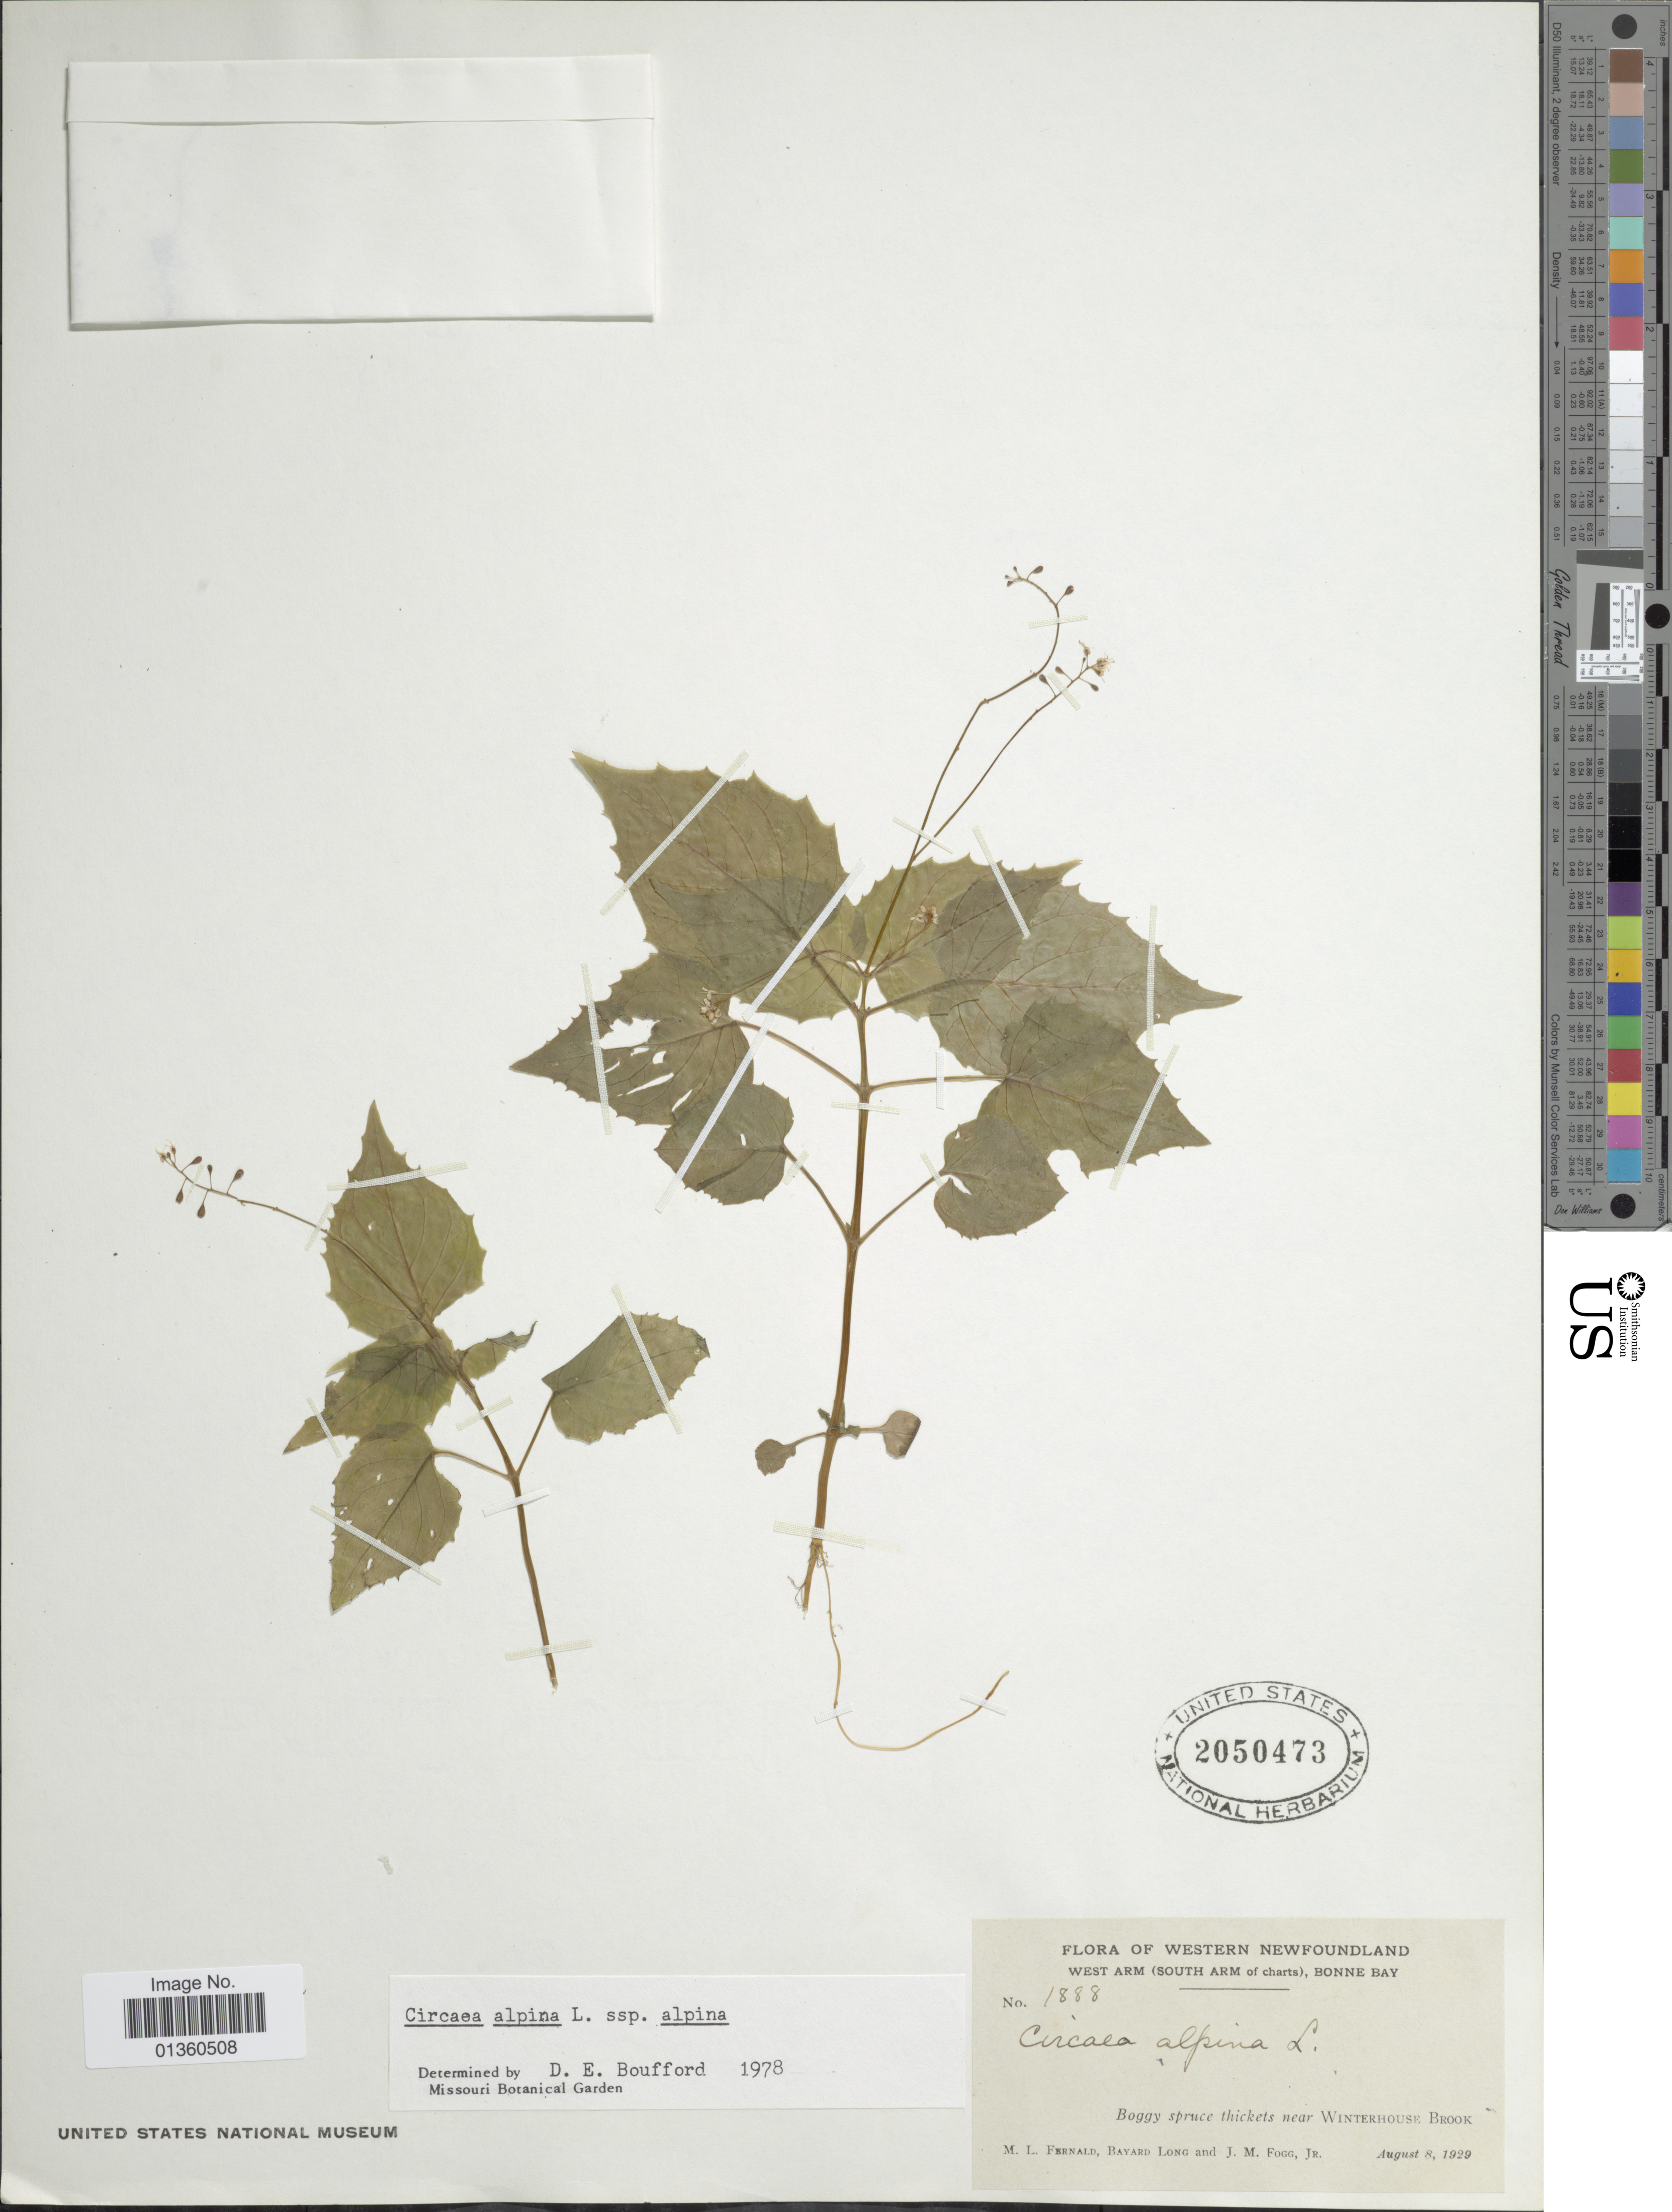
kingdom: Plantae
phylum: Tracheophyta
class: Magnoliopsida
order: Myrtales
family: Onagraceae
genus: Circaea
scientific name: Circaea alpina subsp. alpina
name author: L.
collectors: M. L. Fernald, B. H. Long & J. Fogg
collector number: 1888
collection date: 1929-08-08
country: Canada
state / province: Newfoundland and Labrador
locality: Western Newfoundland, west arm (south arm of charts), Bonne Bay, Boggy spruce thickets near Winterhouse Brook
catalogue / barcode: US 2050473